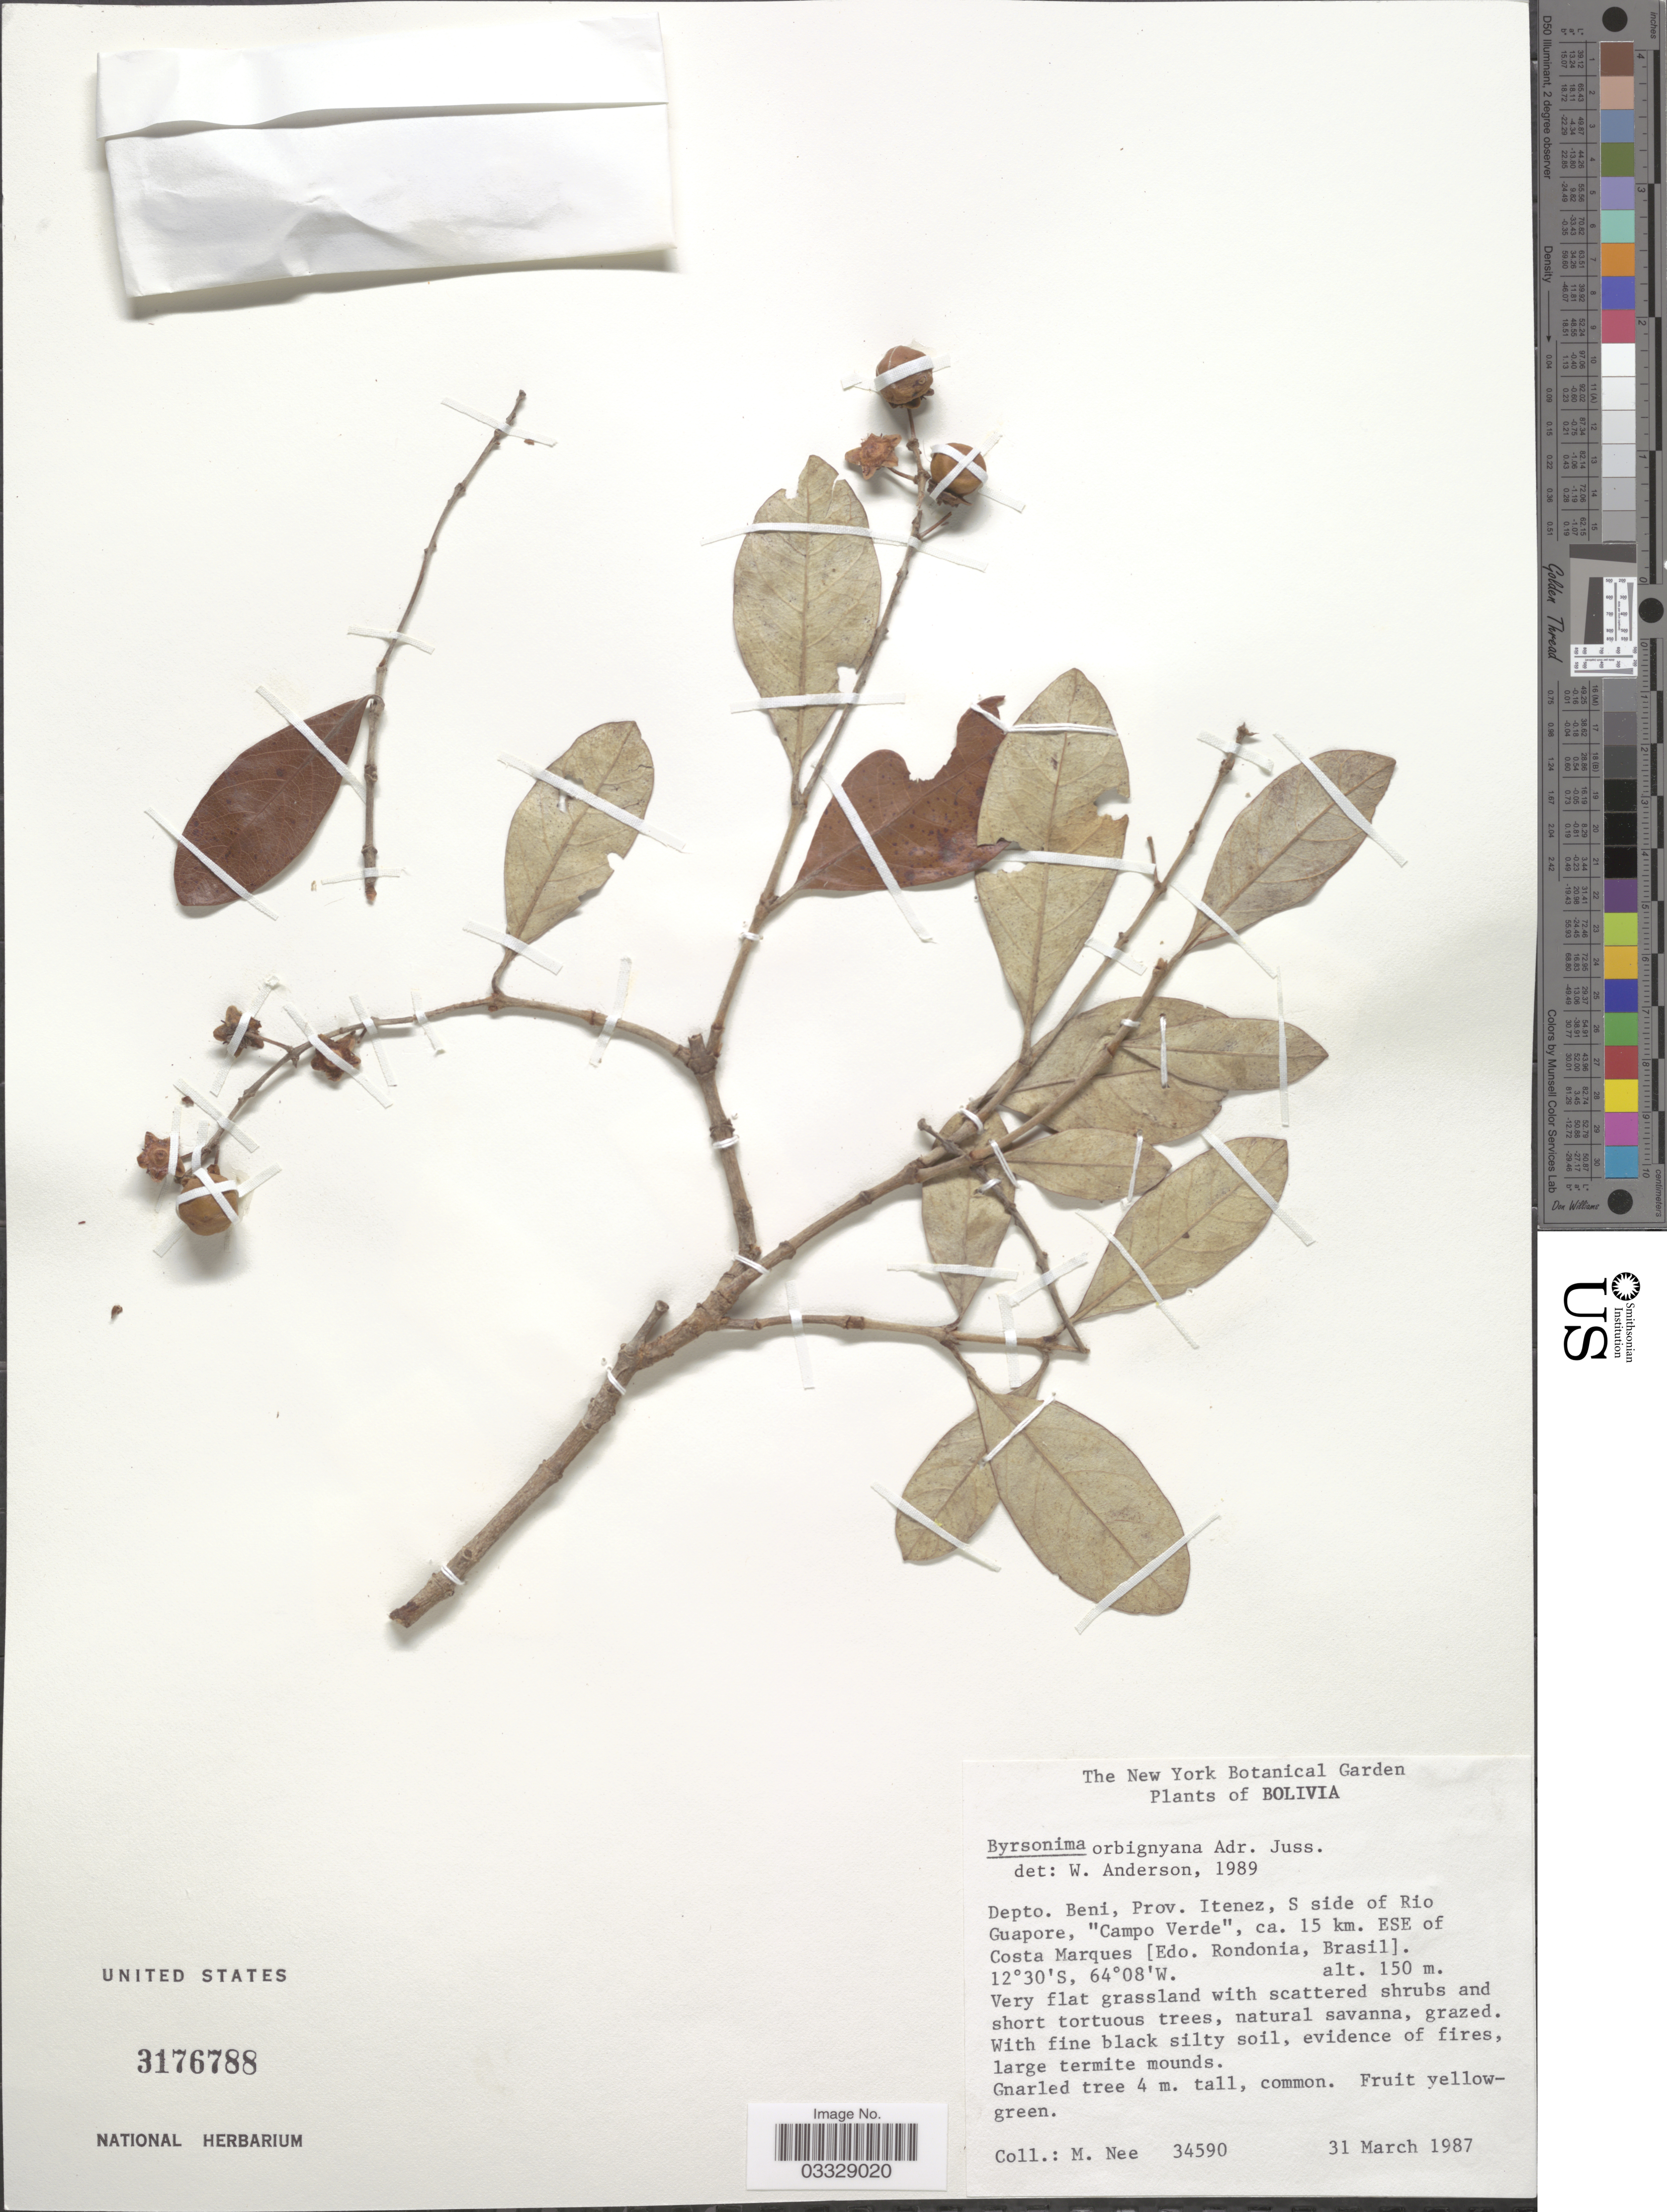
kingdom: Plantae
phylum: Tracheophyta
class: Magnoliopsida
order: Malpighiales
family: Malpighiaceae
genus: Byrsonima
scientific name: Byrsonima orbignyana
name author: A. Juss.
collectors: M. Nee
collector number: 34590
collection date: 1987-03-31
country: Bolivia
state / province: Beni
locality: Depto. Beni, Prov. Itenez, S side of Rio Guapore, "Campo Verde", ca. 15 km. ESE of Costa Marques.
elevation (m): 150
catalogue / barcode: US 3176788